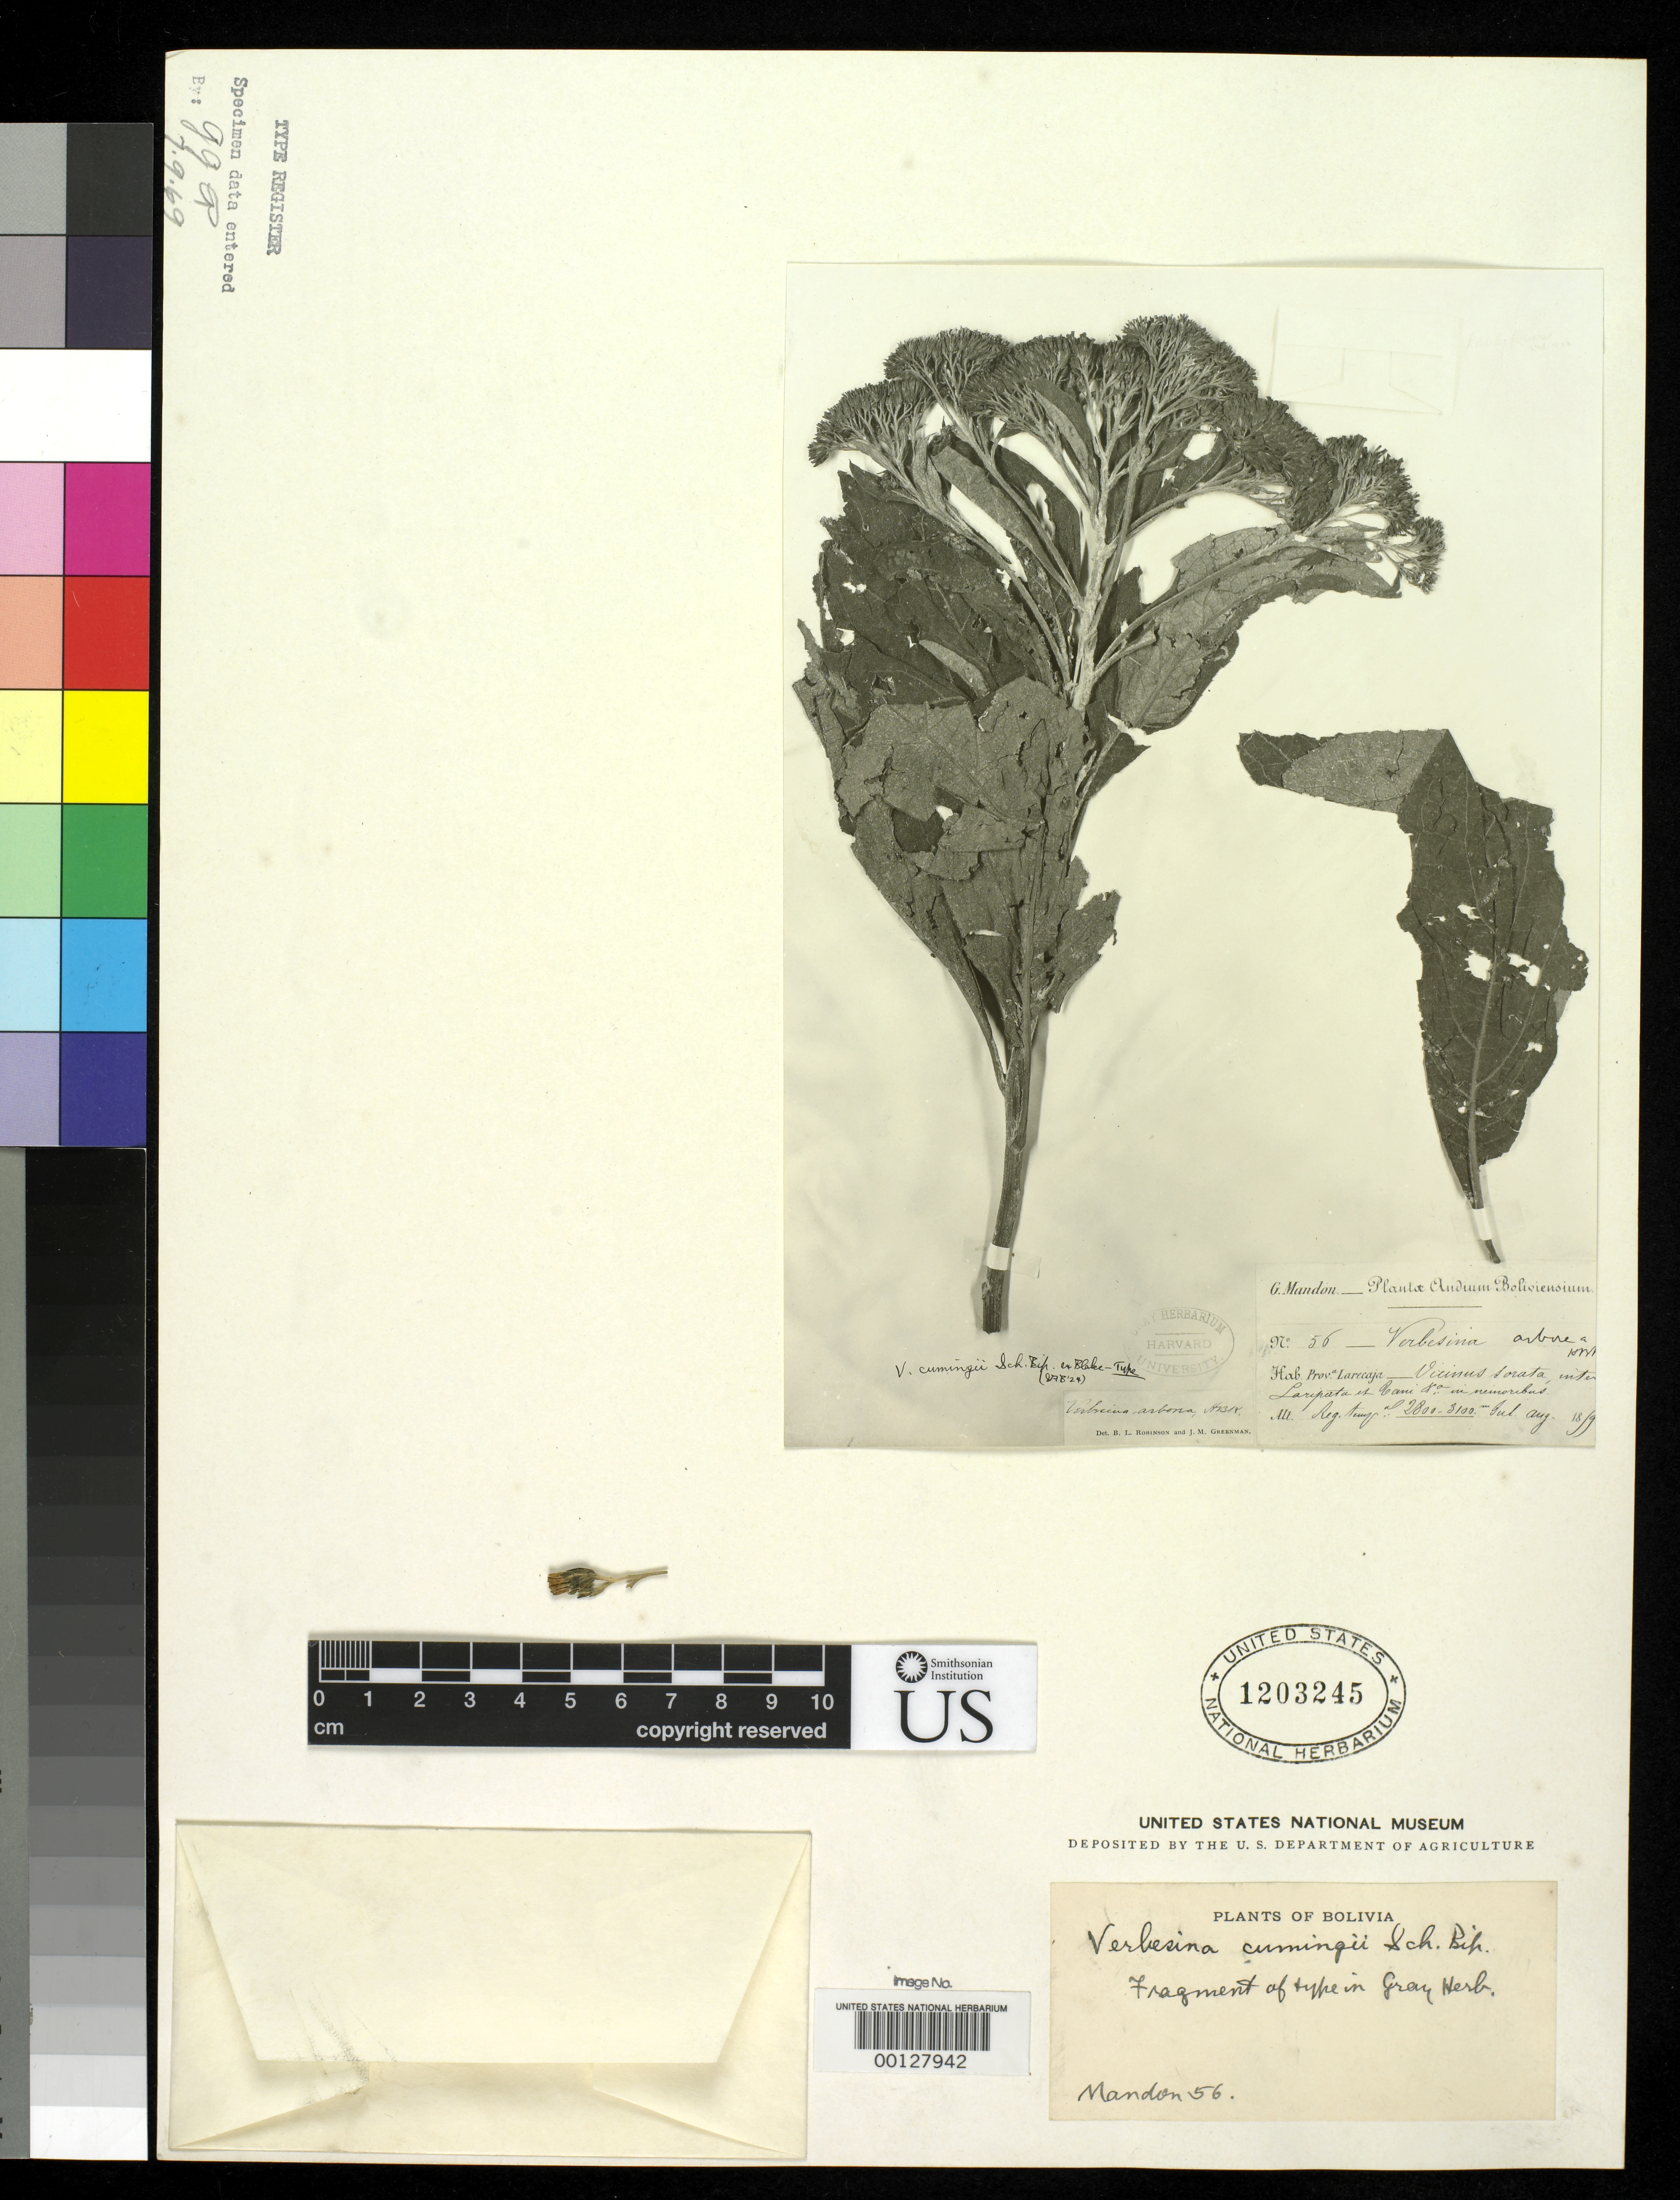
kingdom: Plantae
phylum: Tracheophyta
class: Magnoliopsida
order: Asterales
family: Asteraceae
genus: Verbesina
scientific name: Verbesina cumingii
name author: Sch. Bip. ex S.F. Blake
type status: Isotype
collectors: G. Mandon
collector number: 56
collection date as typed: Jul 1859 to -- Aug 1859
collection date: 1859-07/1859-08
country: Bolivia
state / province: La Paz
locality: Sorata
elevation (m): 2800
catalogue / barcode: US 1203245